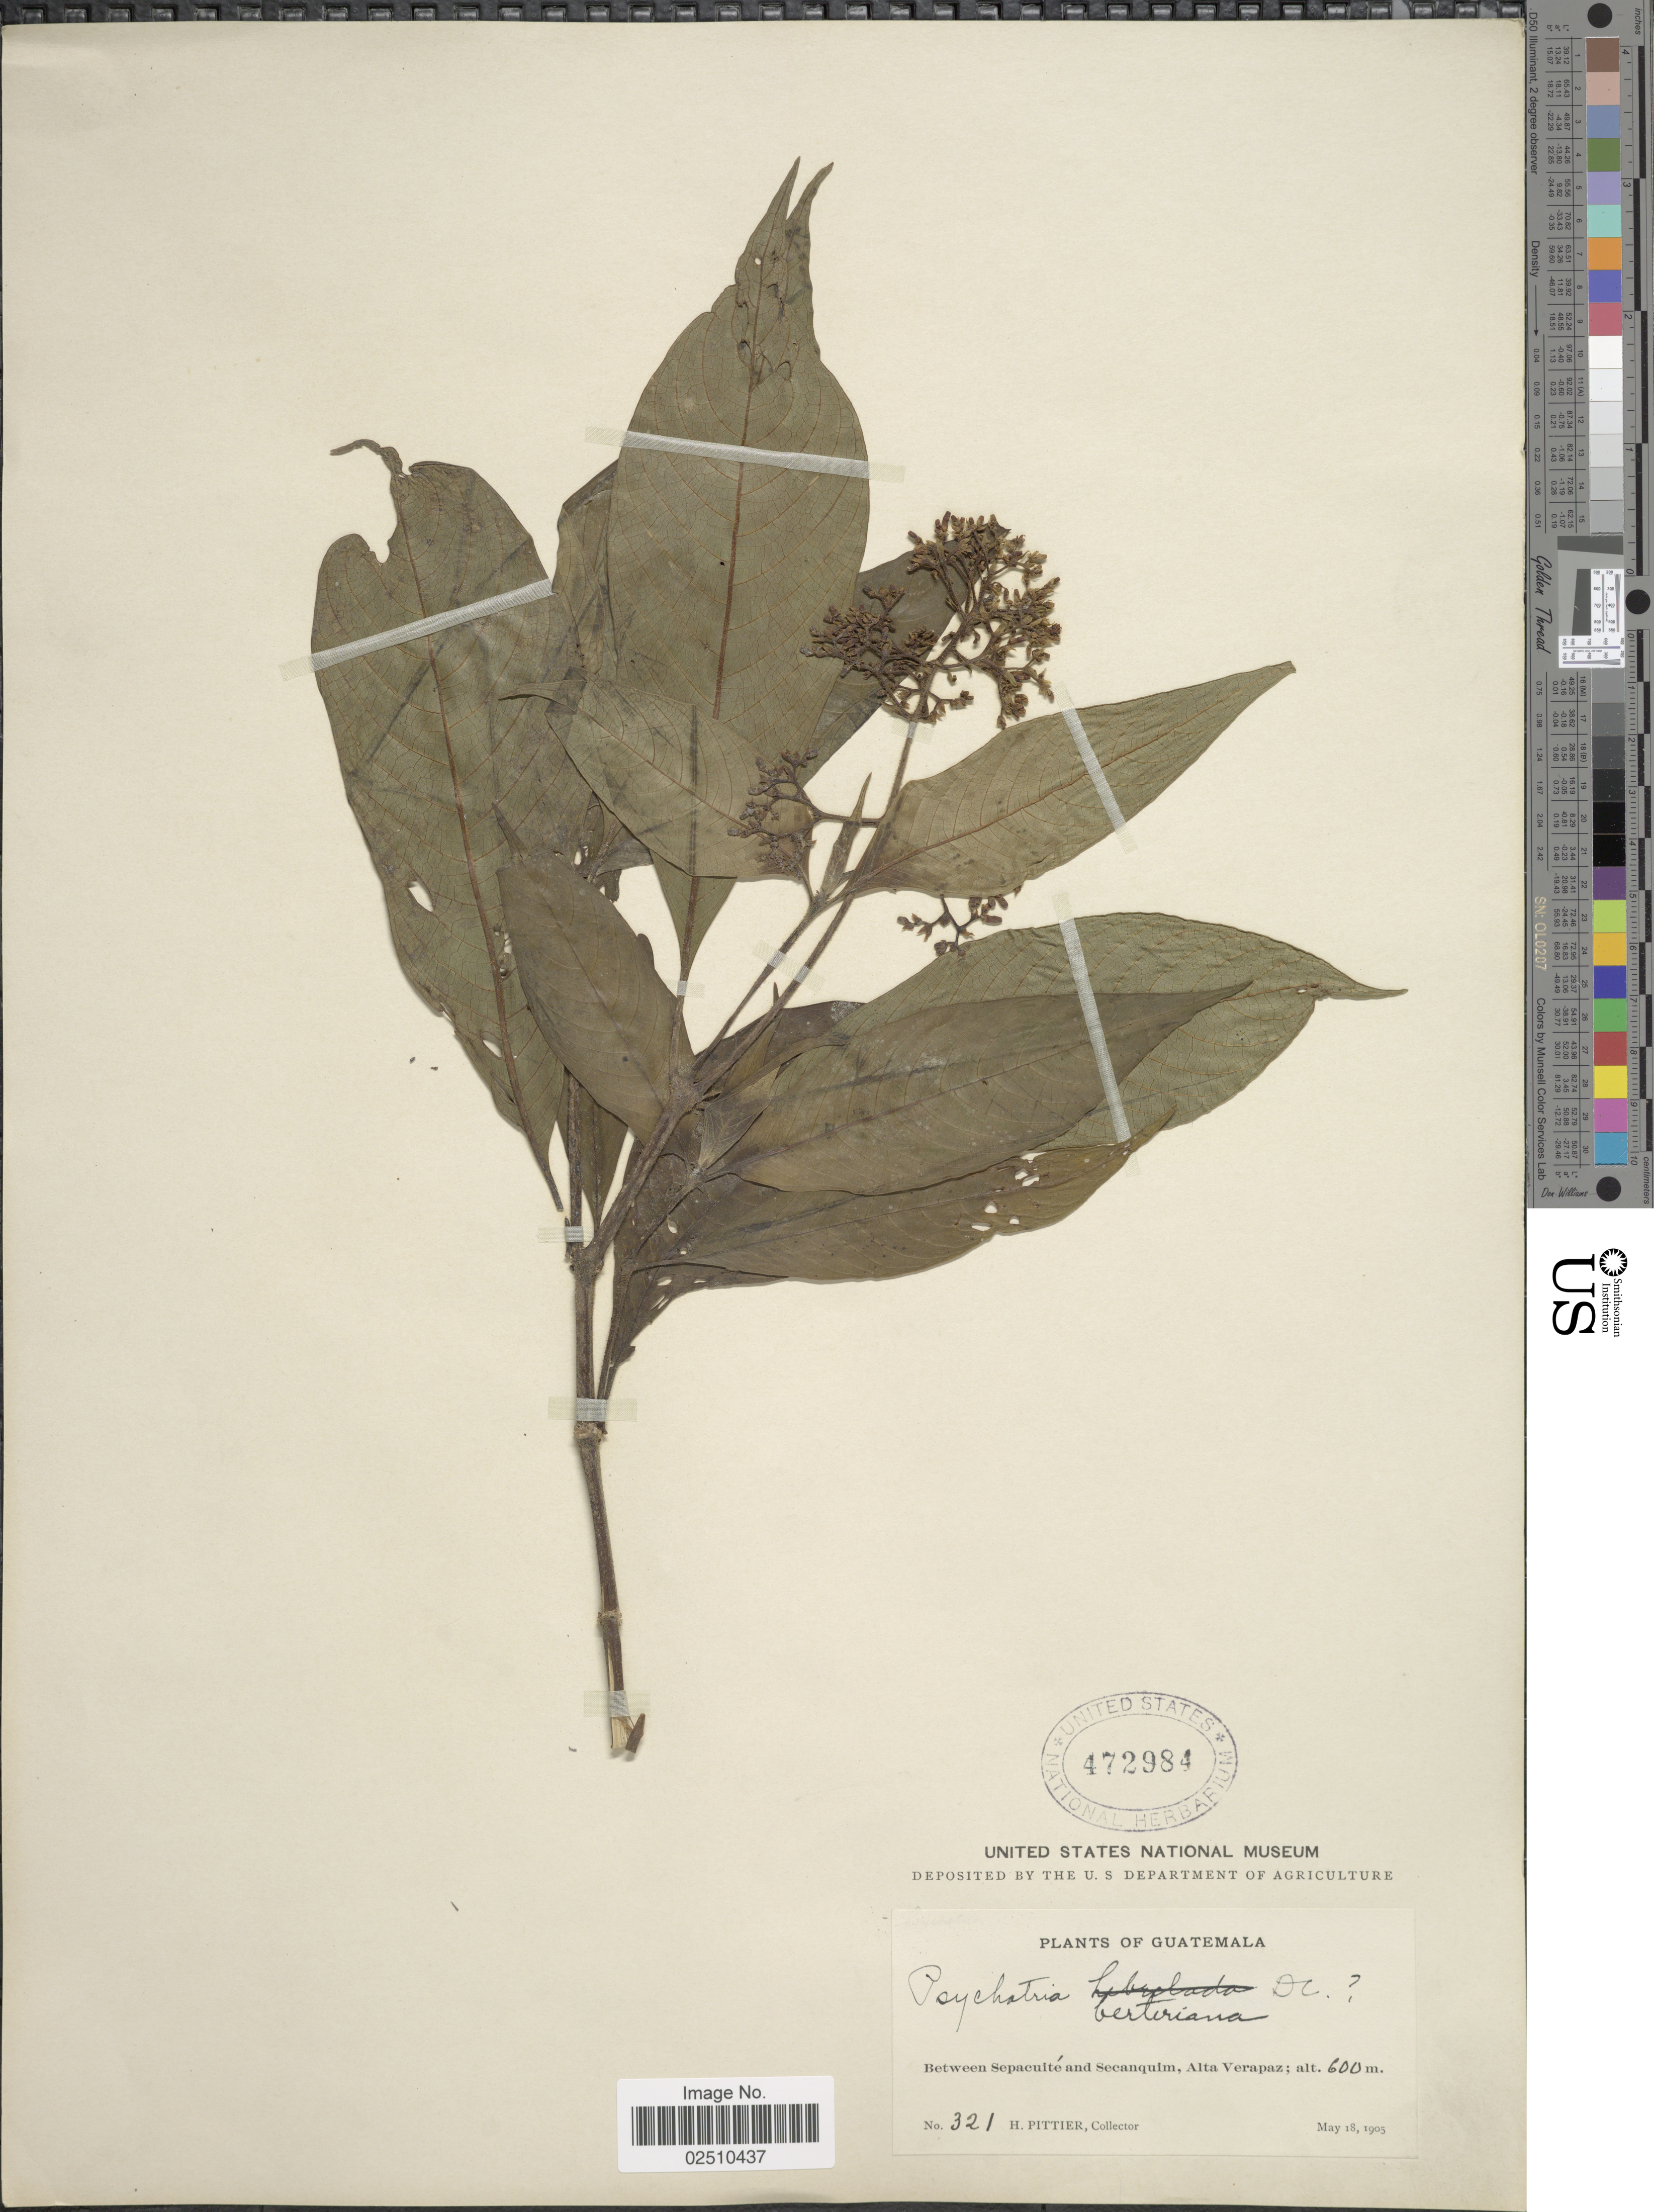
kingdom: Plantae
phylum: Tracheophyta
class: Magnoliopsida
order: Gentianales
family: Rubiaceae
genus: Psychotria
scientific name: Psychotria berteroana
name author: DC.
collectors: H. F. Pittier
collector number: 321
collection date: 1905-05-18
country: Guatemala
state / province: Alta Verapaz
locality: Between Sepacuite and Secanquim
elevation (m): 600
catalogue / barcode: US 472984